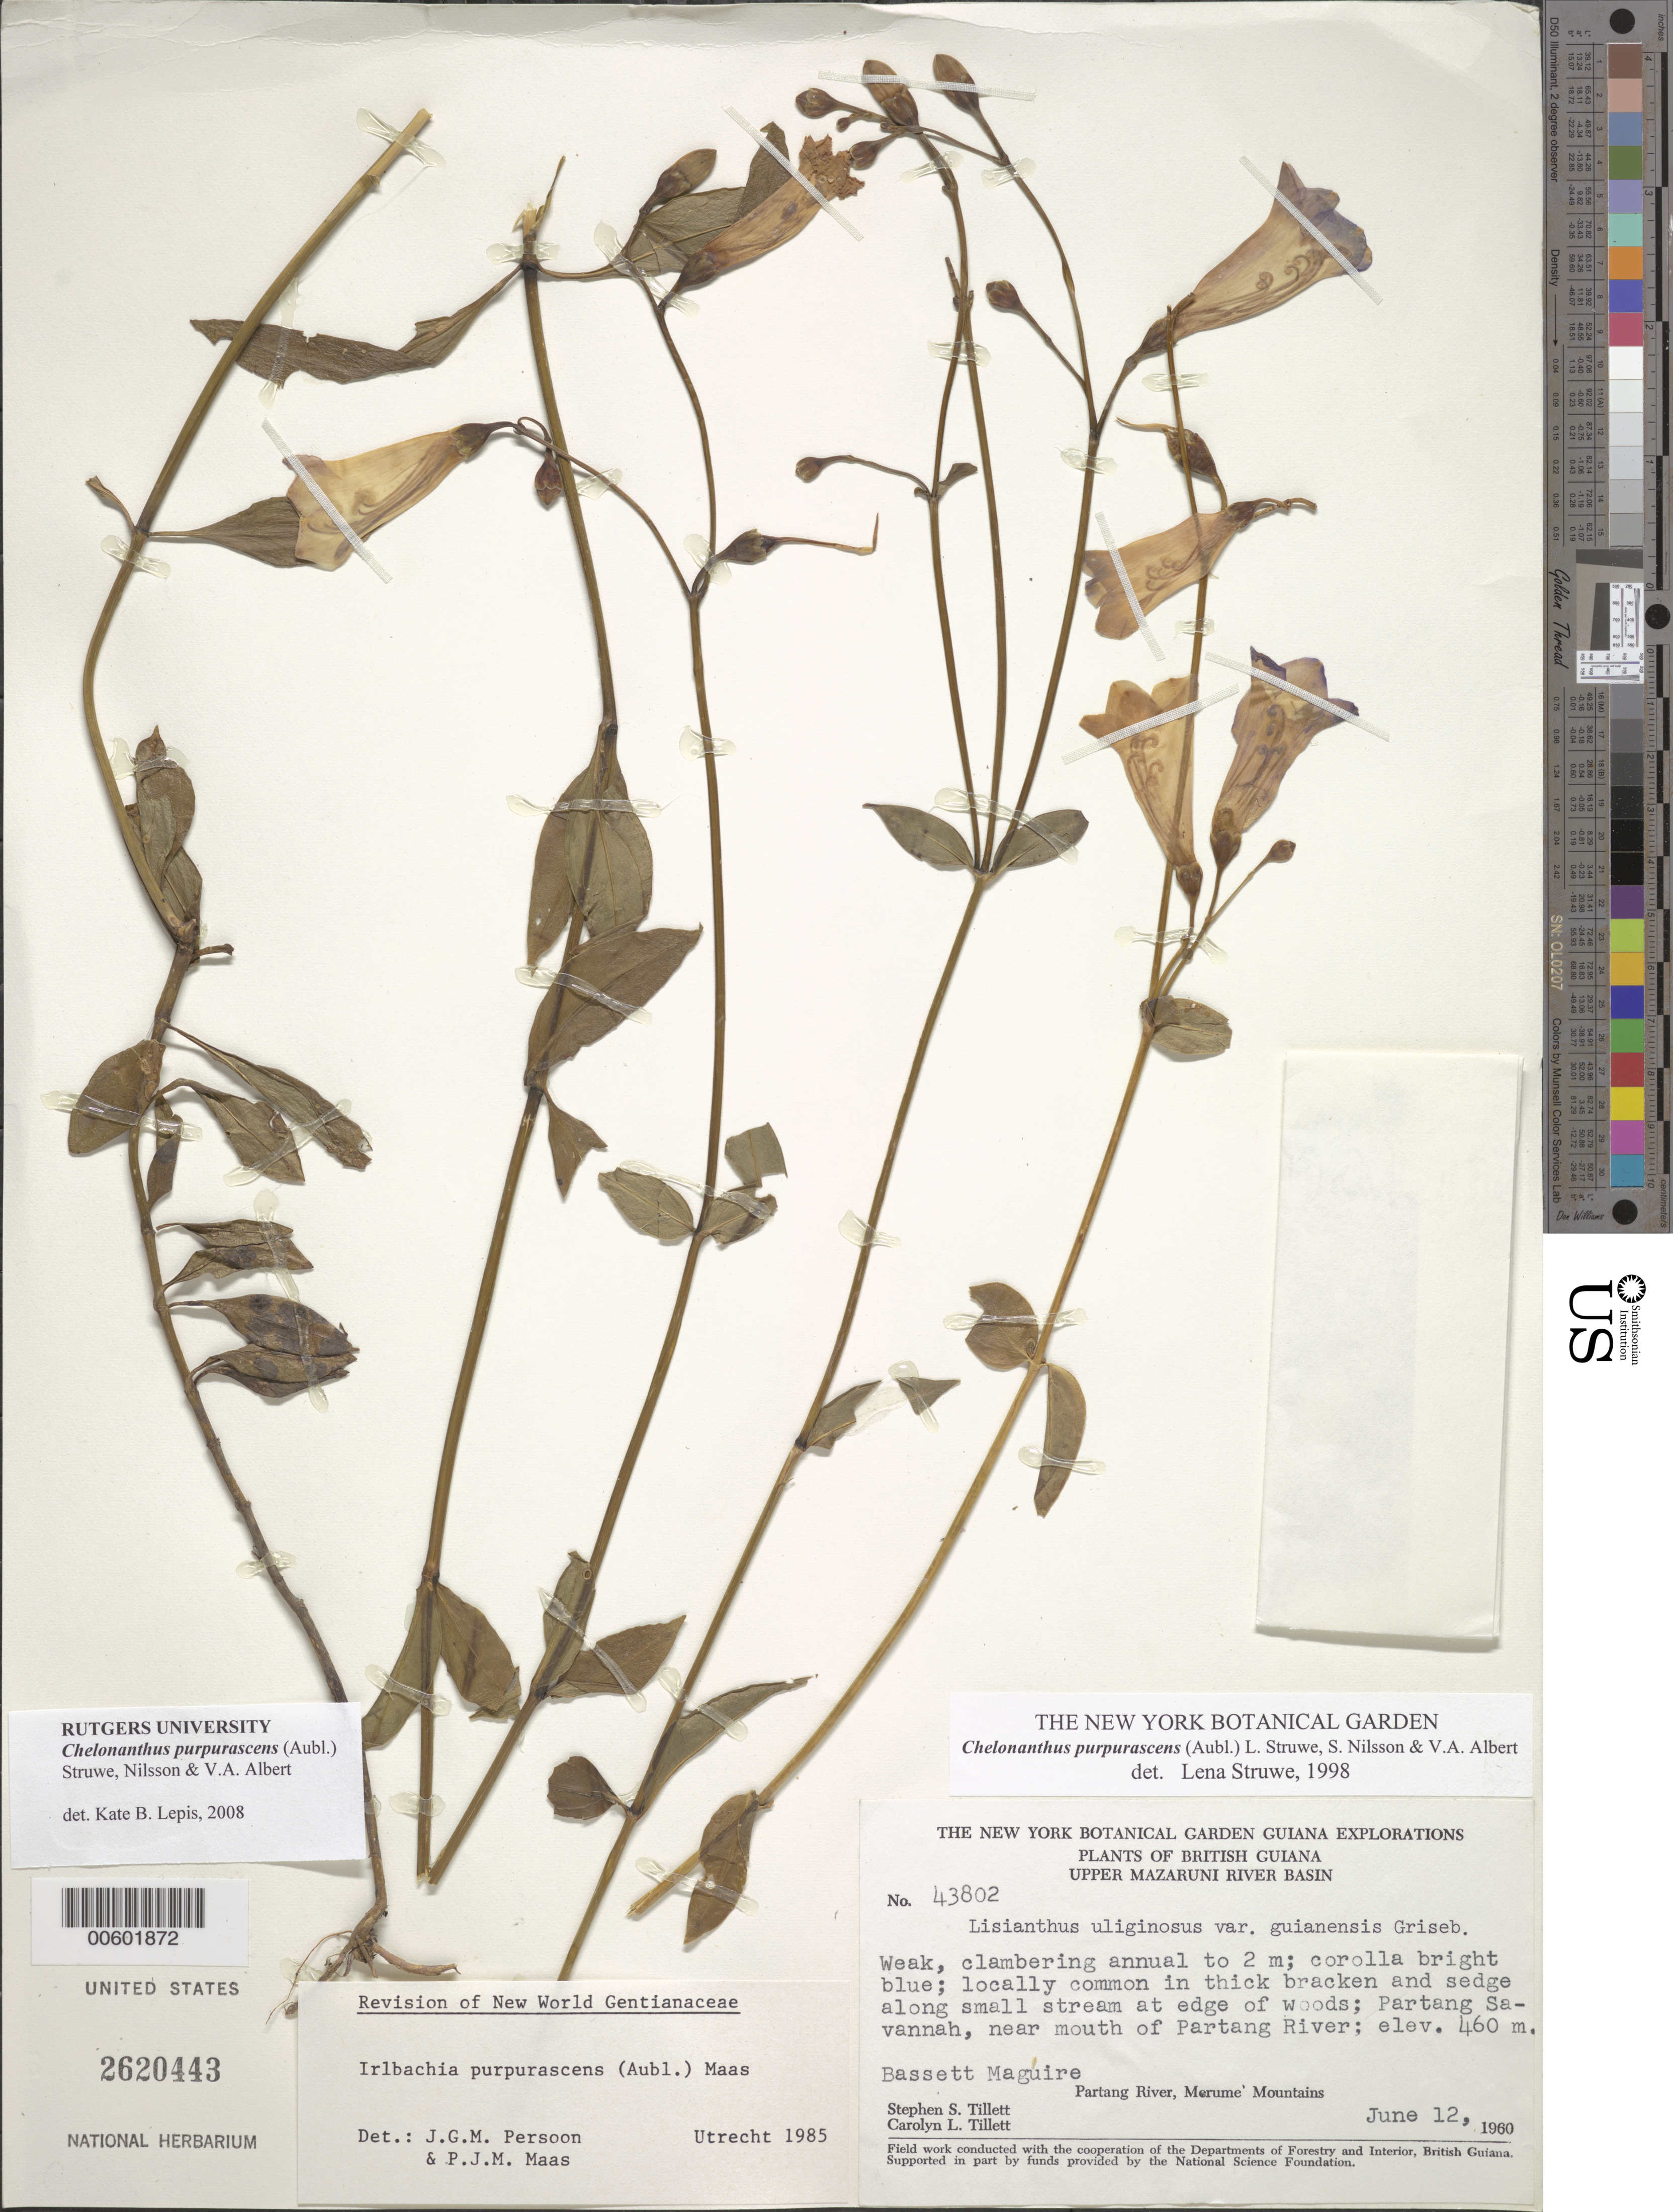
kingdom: Plantae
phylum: Tracheophyta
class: Magnoliopsida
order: Gentianales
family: Gentianaceae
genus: Chelonanthus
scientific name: Chelonanthus purpurascens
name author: (Aubl.) Struwe et al.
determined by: Struwe, L.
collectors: B. Maguire, S. S. Tillett & C. L. Tillett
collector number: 43802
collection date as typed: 12-Jun-60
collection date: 1960-06-12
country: Guyana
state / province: Cuyuni-Mazaruni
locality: Partang Savanna, near mouth of Partang River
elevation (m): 460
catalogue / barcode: US 2620443